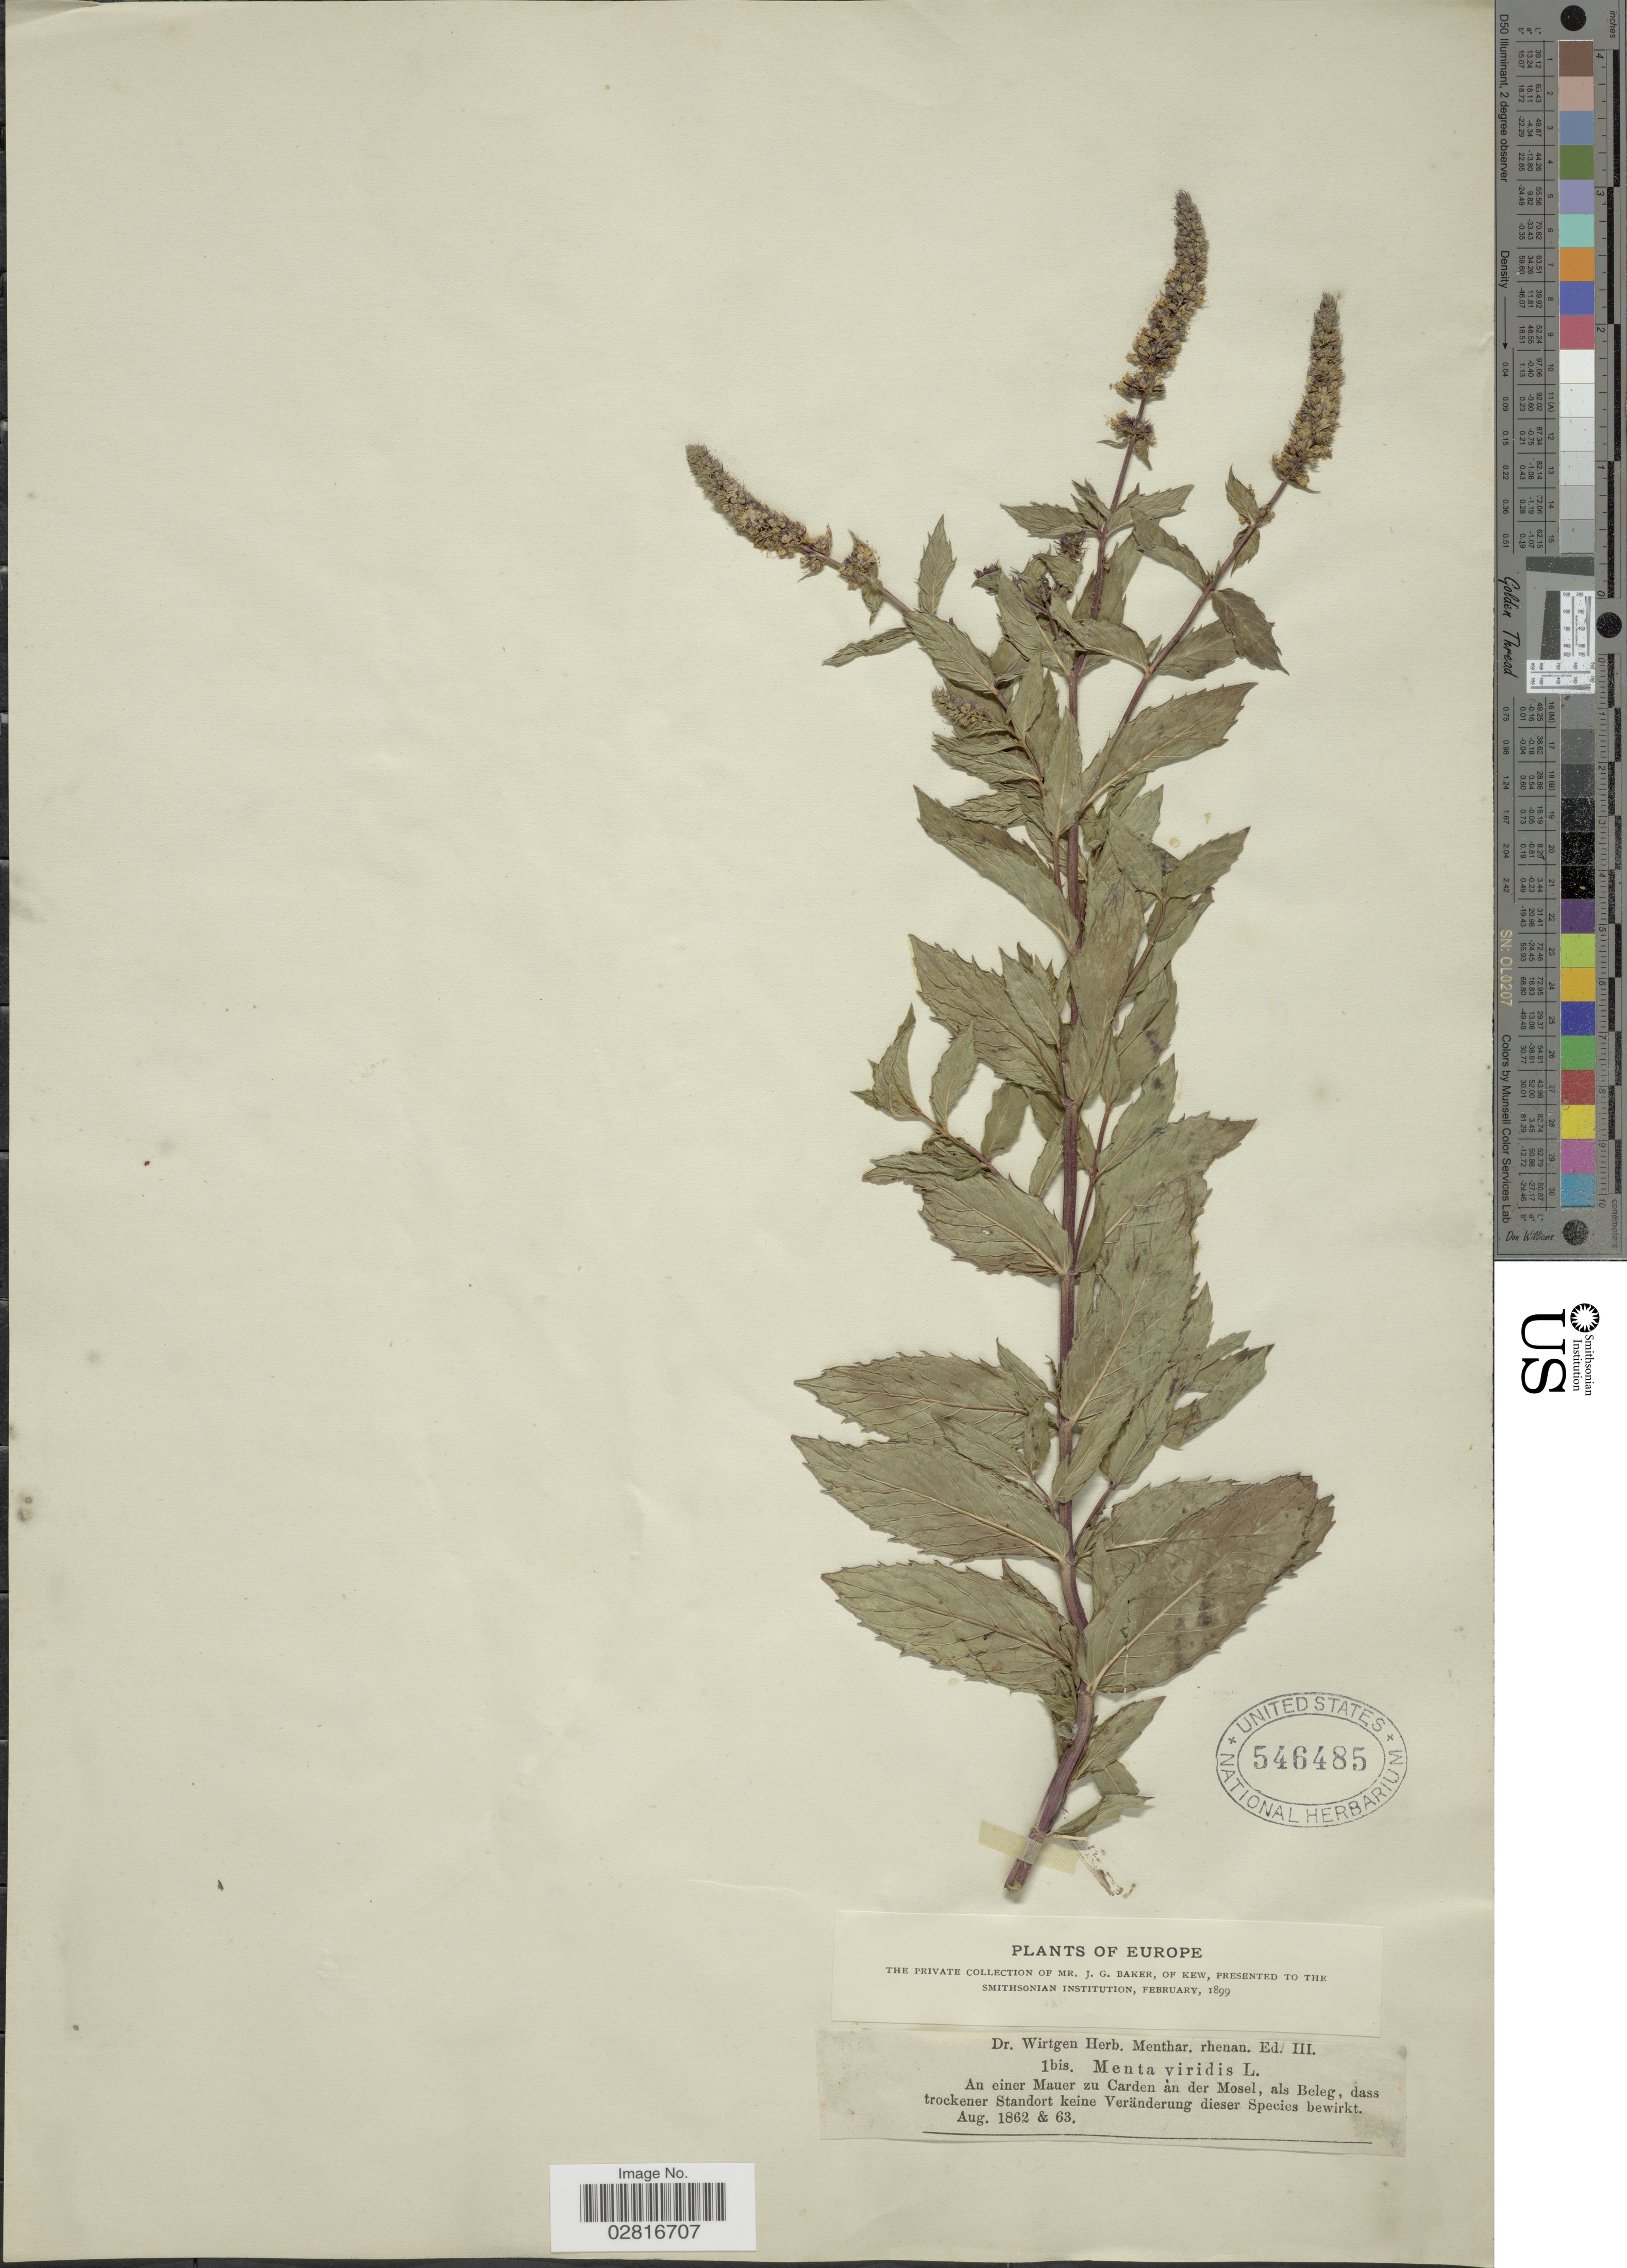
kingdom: Plantae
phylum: Tracheophyta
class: Magnoliopsida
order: Lamiales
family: Lamiaceae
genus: Mentha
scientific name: Mentha spicata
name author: L.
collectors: J. G. Baker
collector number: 1bis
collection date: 1862-08/1863-08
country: Hungary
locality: Europe. An einer Mauer zu Carden àn der Mosel, als Beleg, dass trockener Standort keine Veränderung dieser Species bewirkt.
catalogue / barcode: US 546485